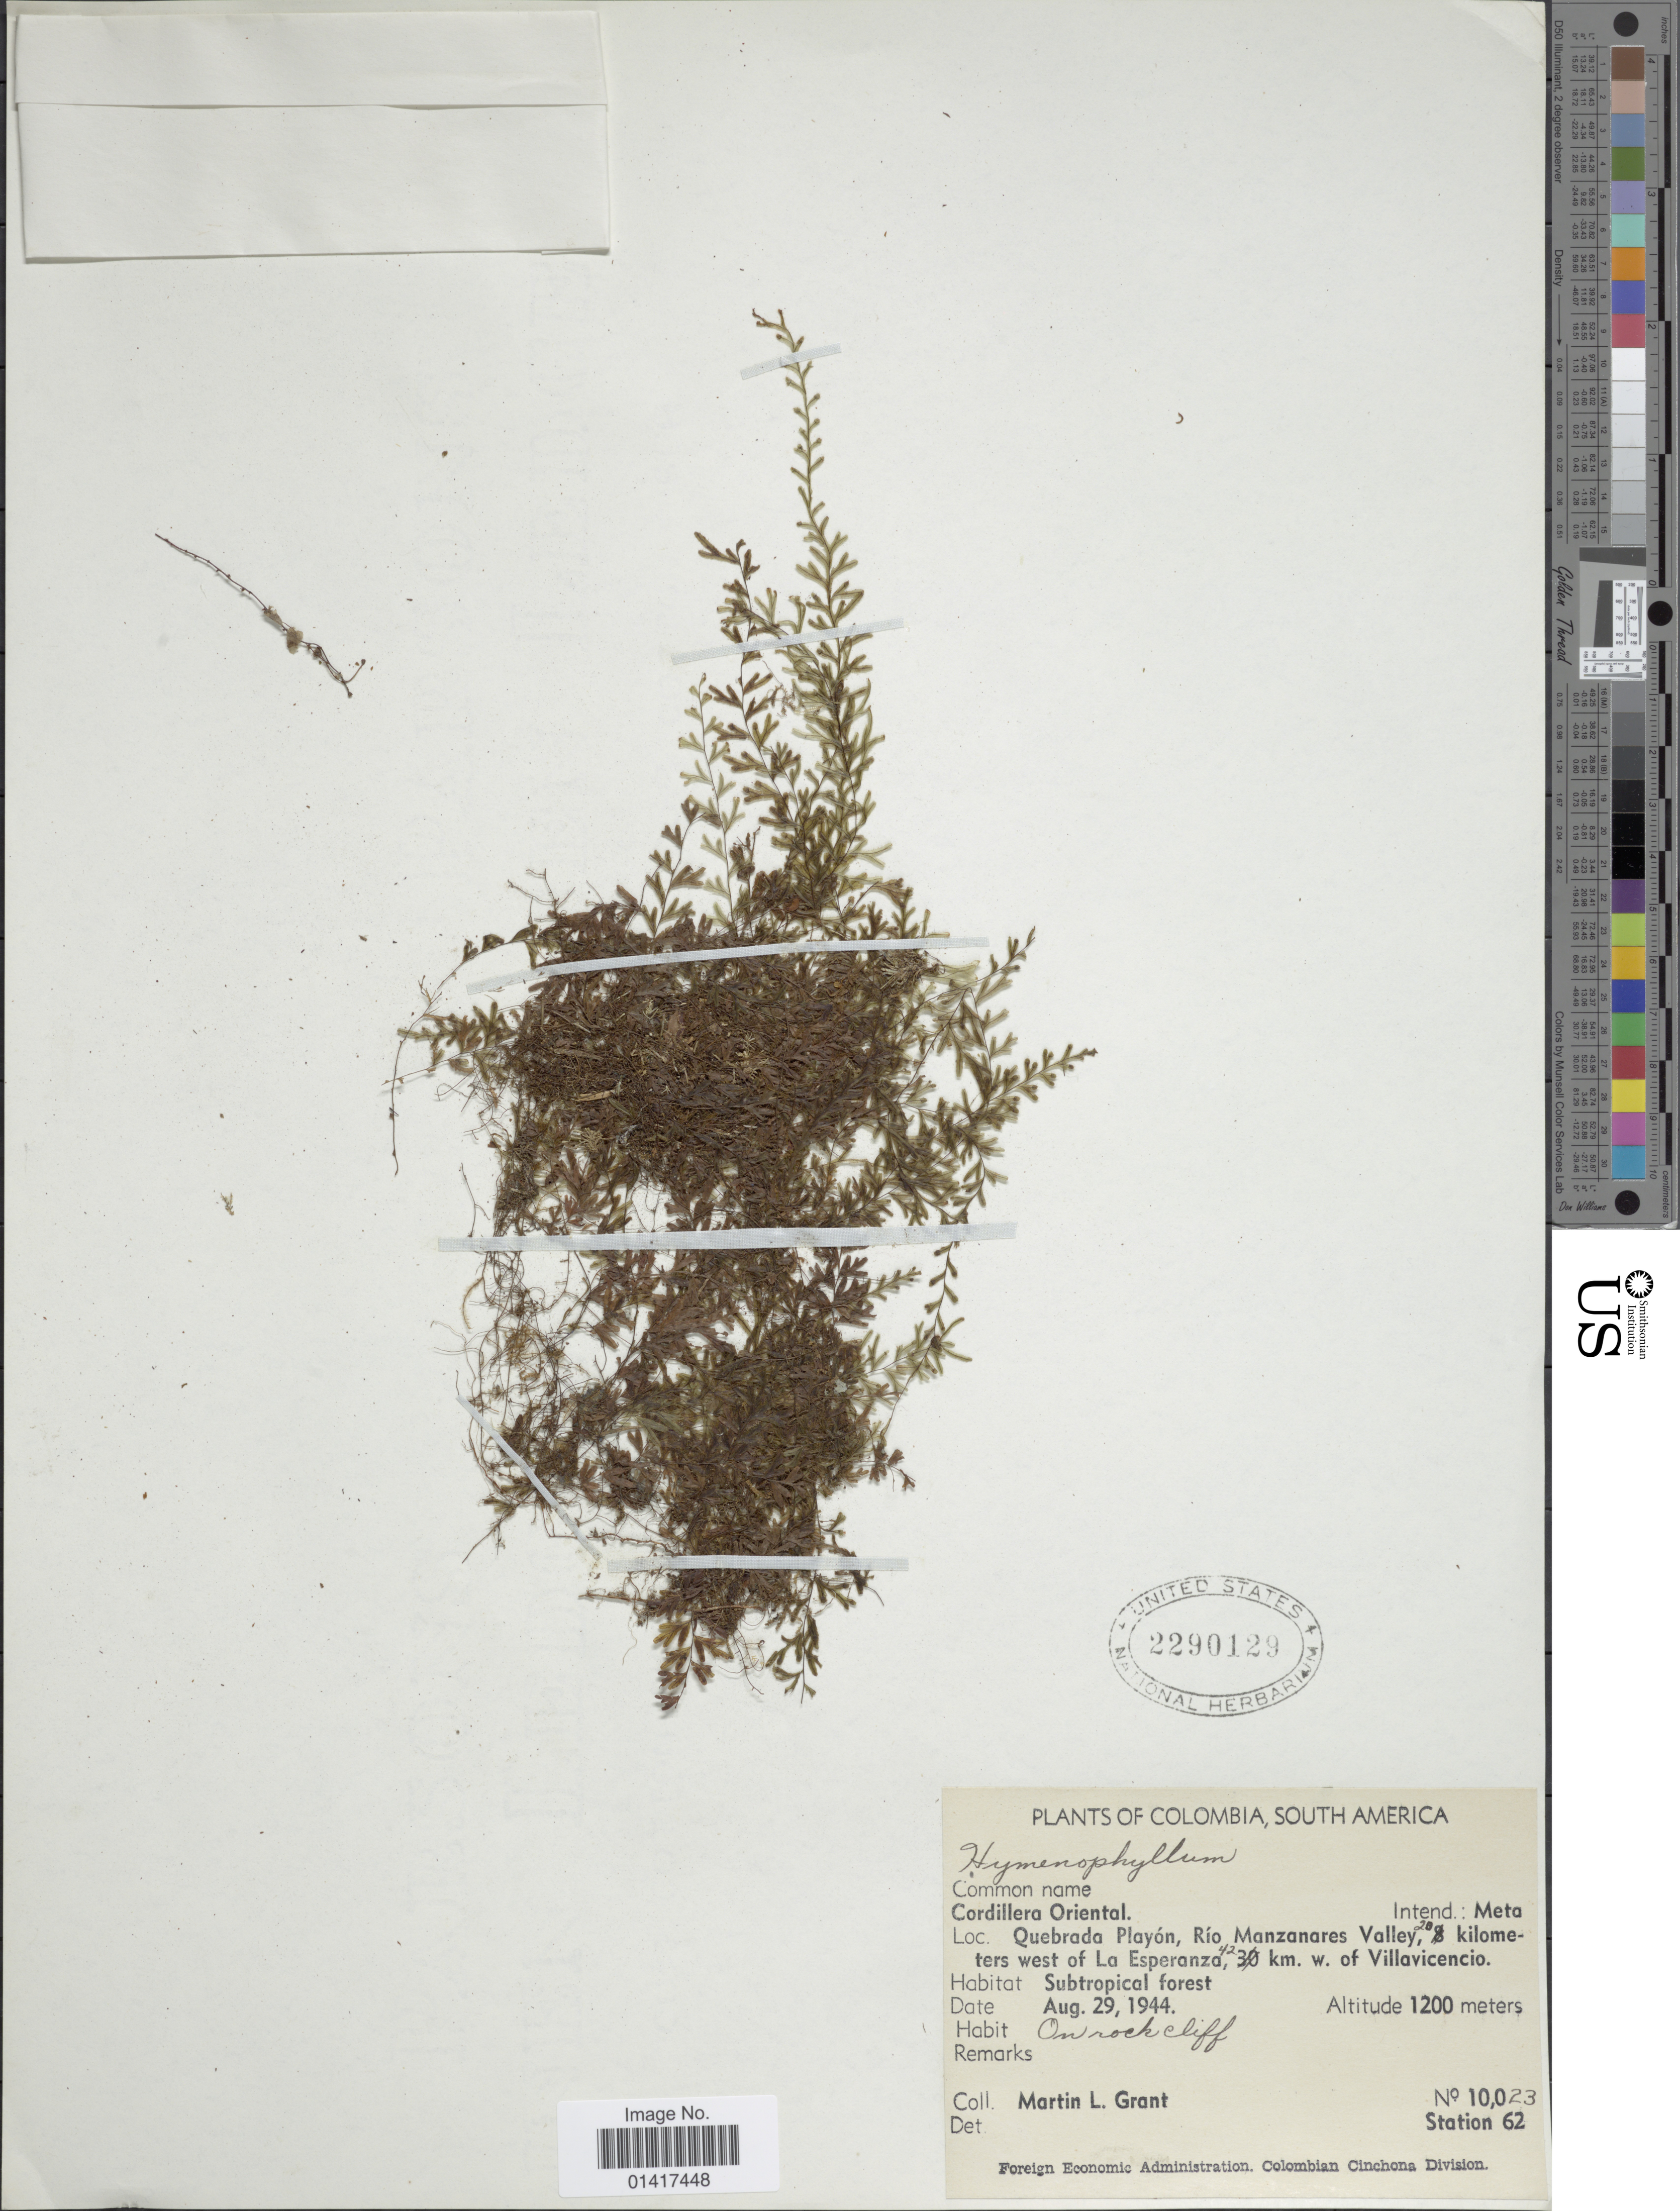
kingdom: Plantae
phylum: Tracheophyta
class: Polypodiopsida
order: Hymenophyllales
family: Hymenophyllaceae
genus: Hymenophyllum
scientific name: Hymenophyllum sp.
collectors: M. L. Grant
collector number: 10023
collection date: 1944-08-29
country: Colombia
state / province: Meta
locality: Cordillera Oriental. Quebrada Playon, Rio Manzanares Valley, 20 kilometers west of La Esperanza, 42 km. W. of Villavicencio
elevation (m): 1200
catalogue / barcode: US 2290129